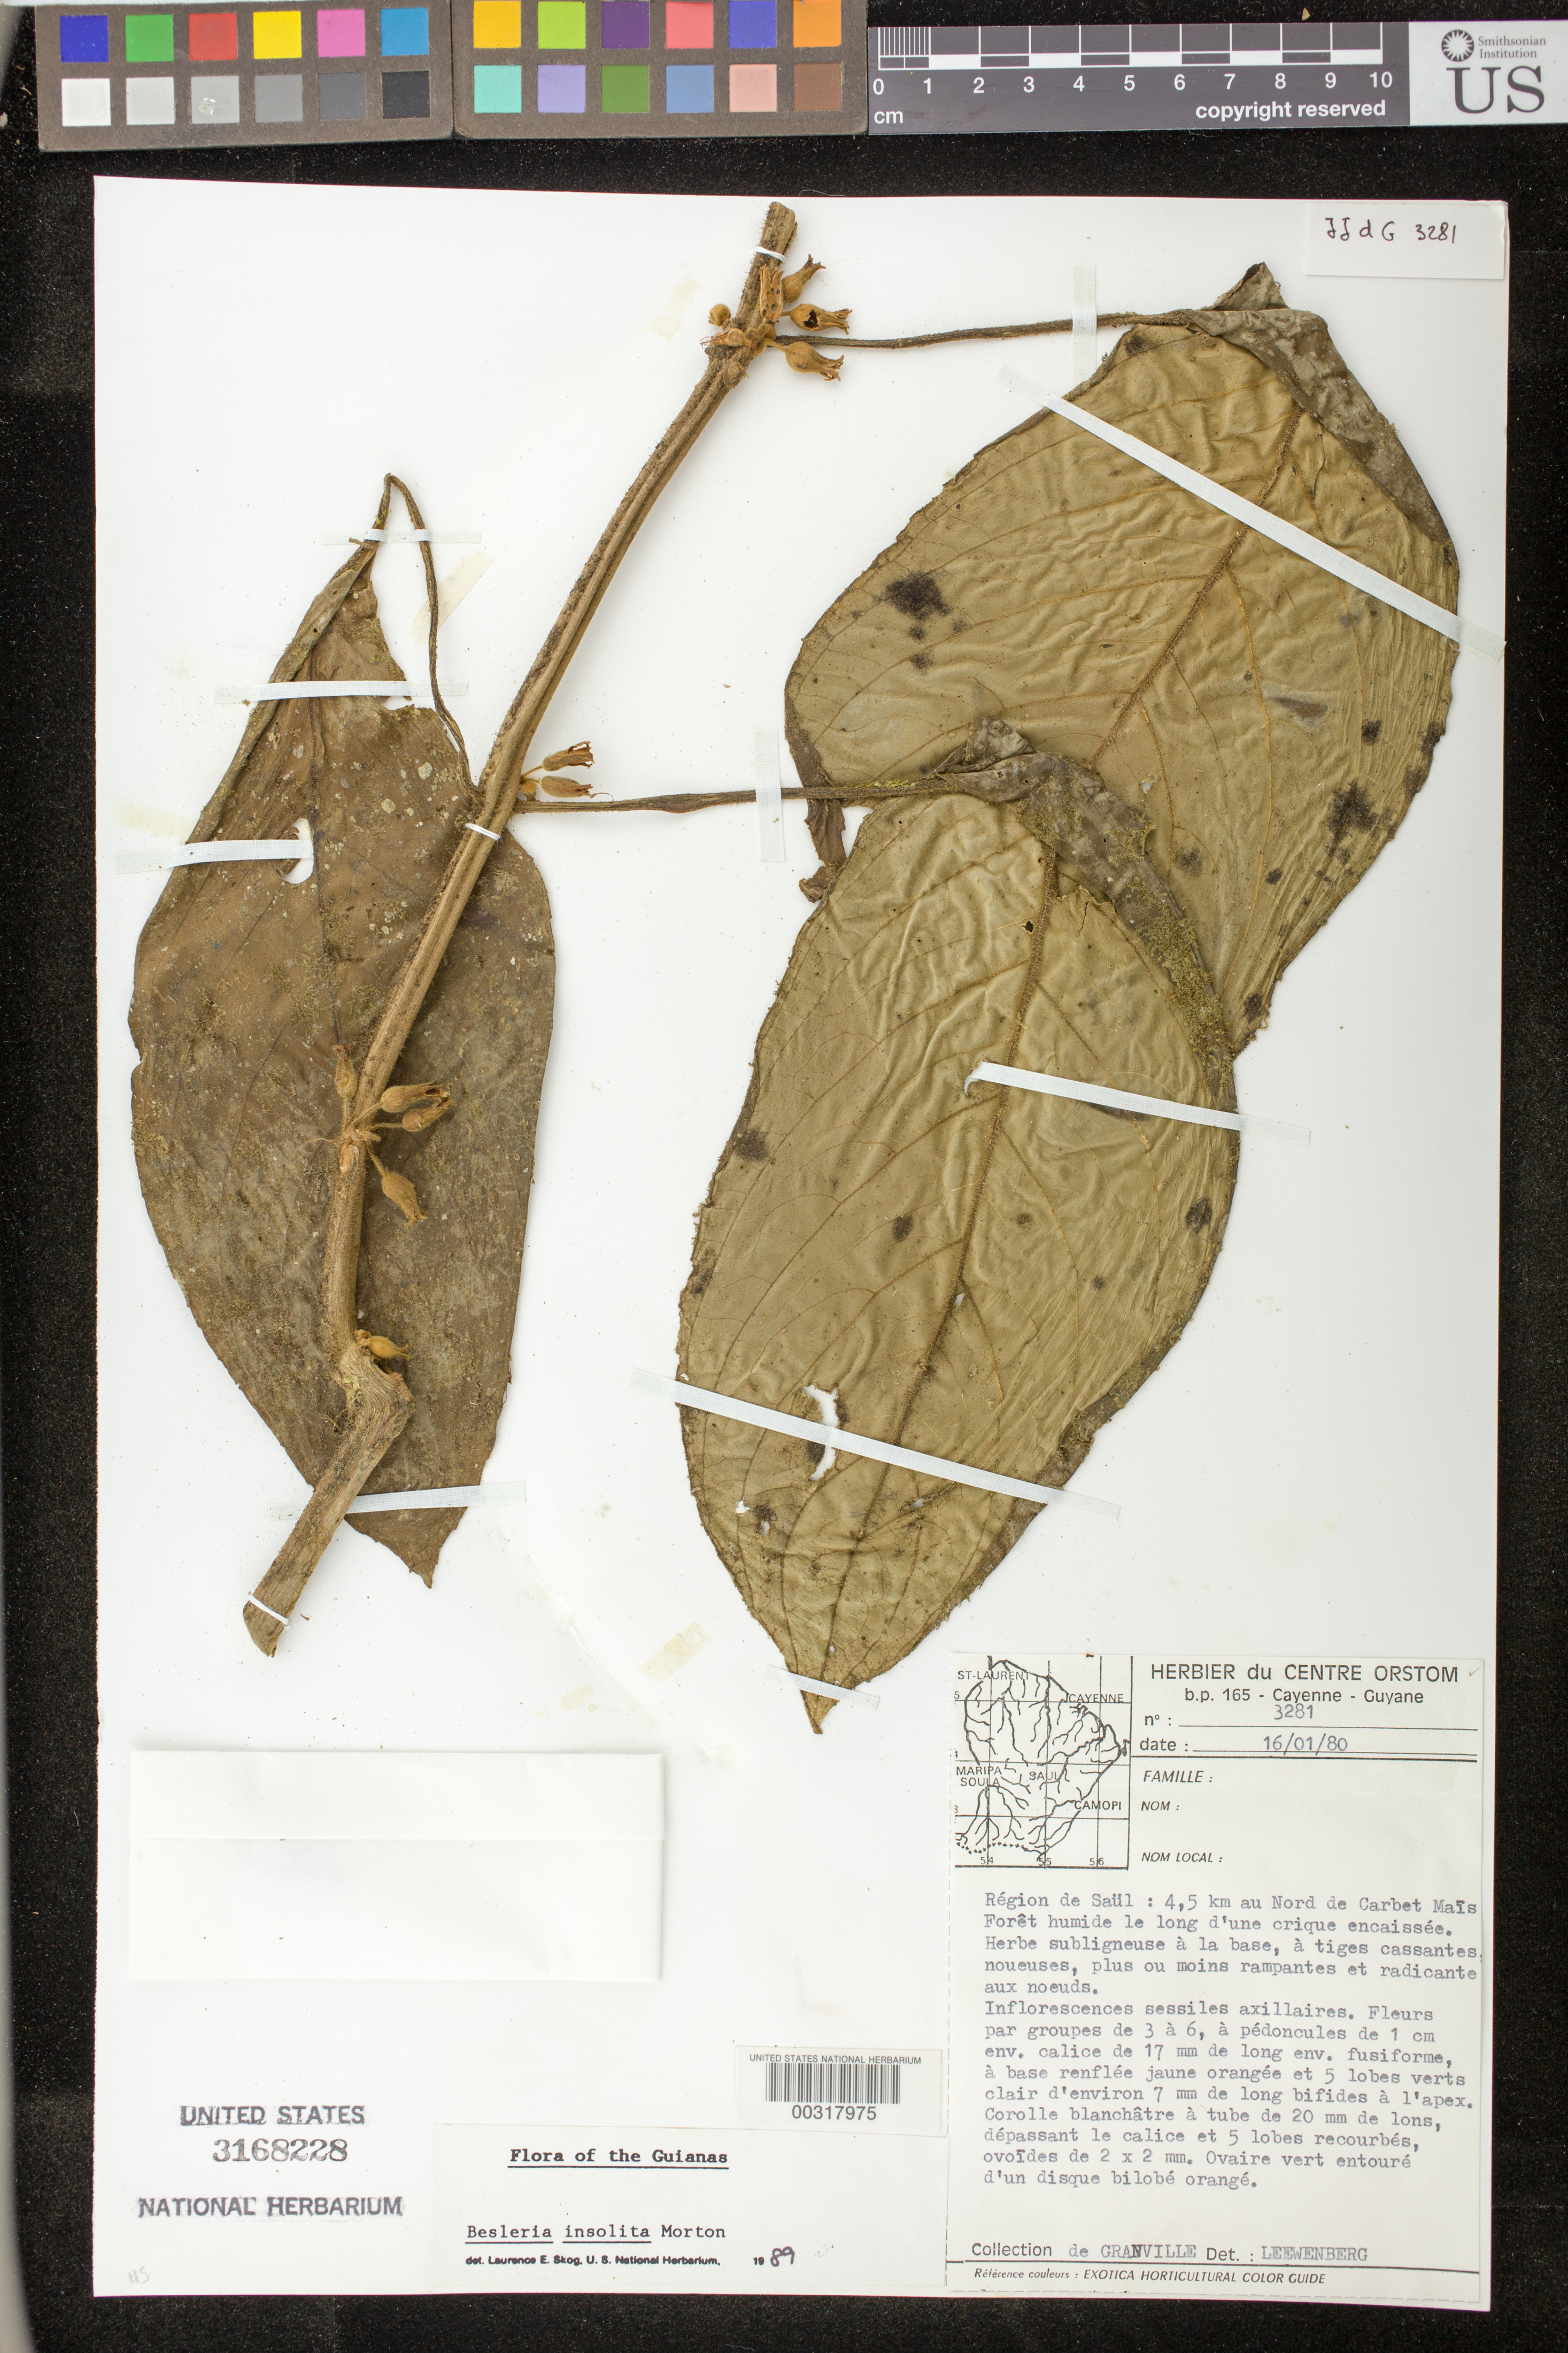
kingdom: Plantae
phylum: Tracheophyta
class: Magnoliopsida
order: Lamiales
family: Gesneriaceae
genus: Besleria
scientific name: Besleria insolita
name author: C.V. Morton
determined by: Skog, Laurence E.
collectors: J.-J. de Granville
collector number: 3281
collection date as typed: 16 Jan 1980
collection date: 1980-01-16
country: French Guiana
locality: Région de Saül: 4.5 km au Nord de Carbet Maïs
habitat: Forêt humide le long d'une crique encaissé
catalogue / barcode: US 3168228